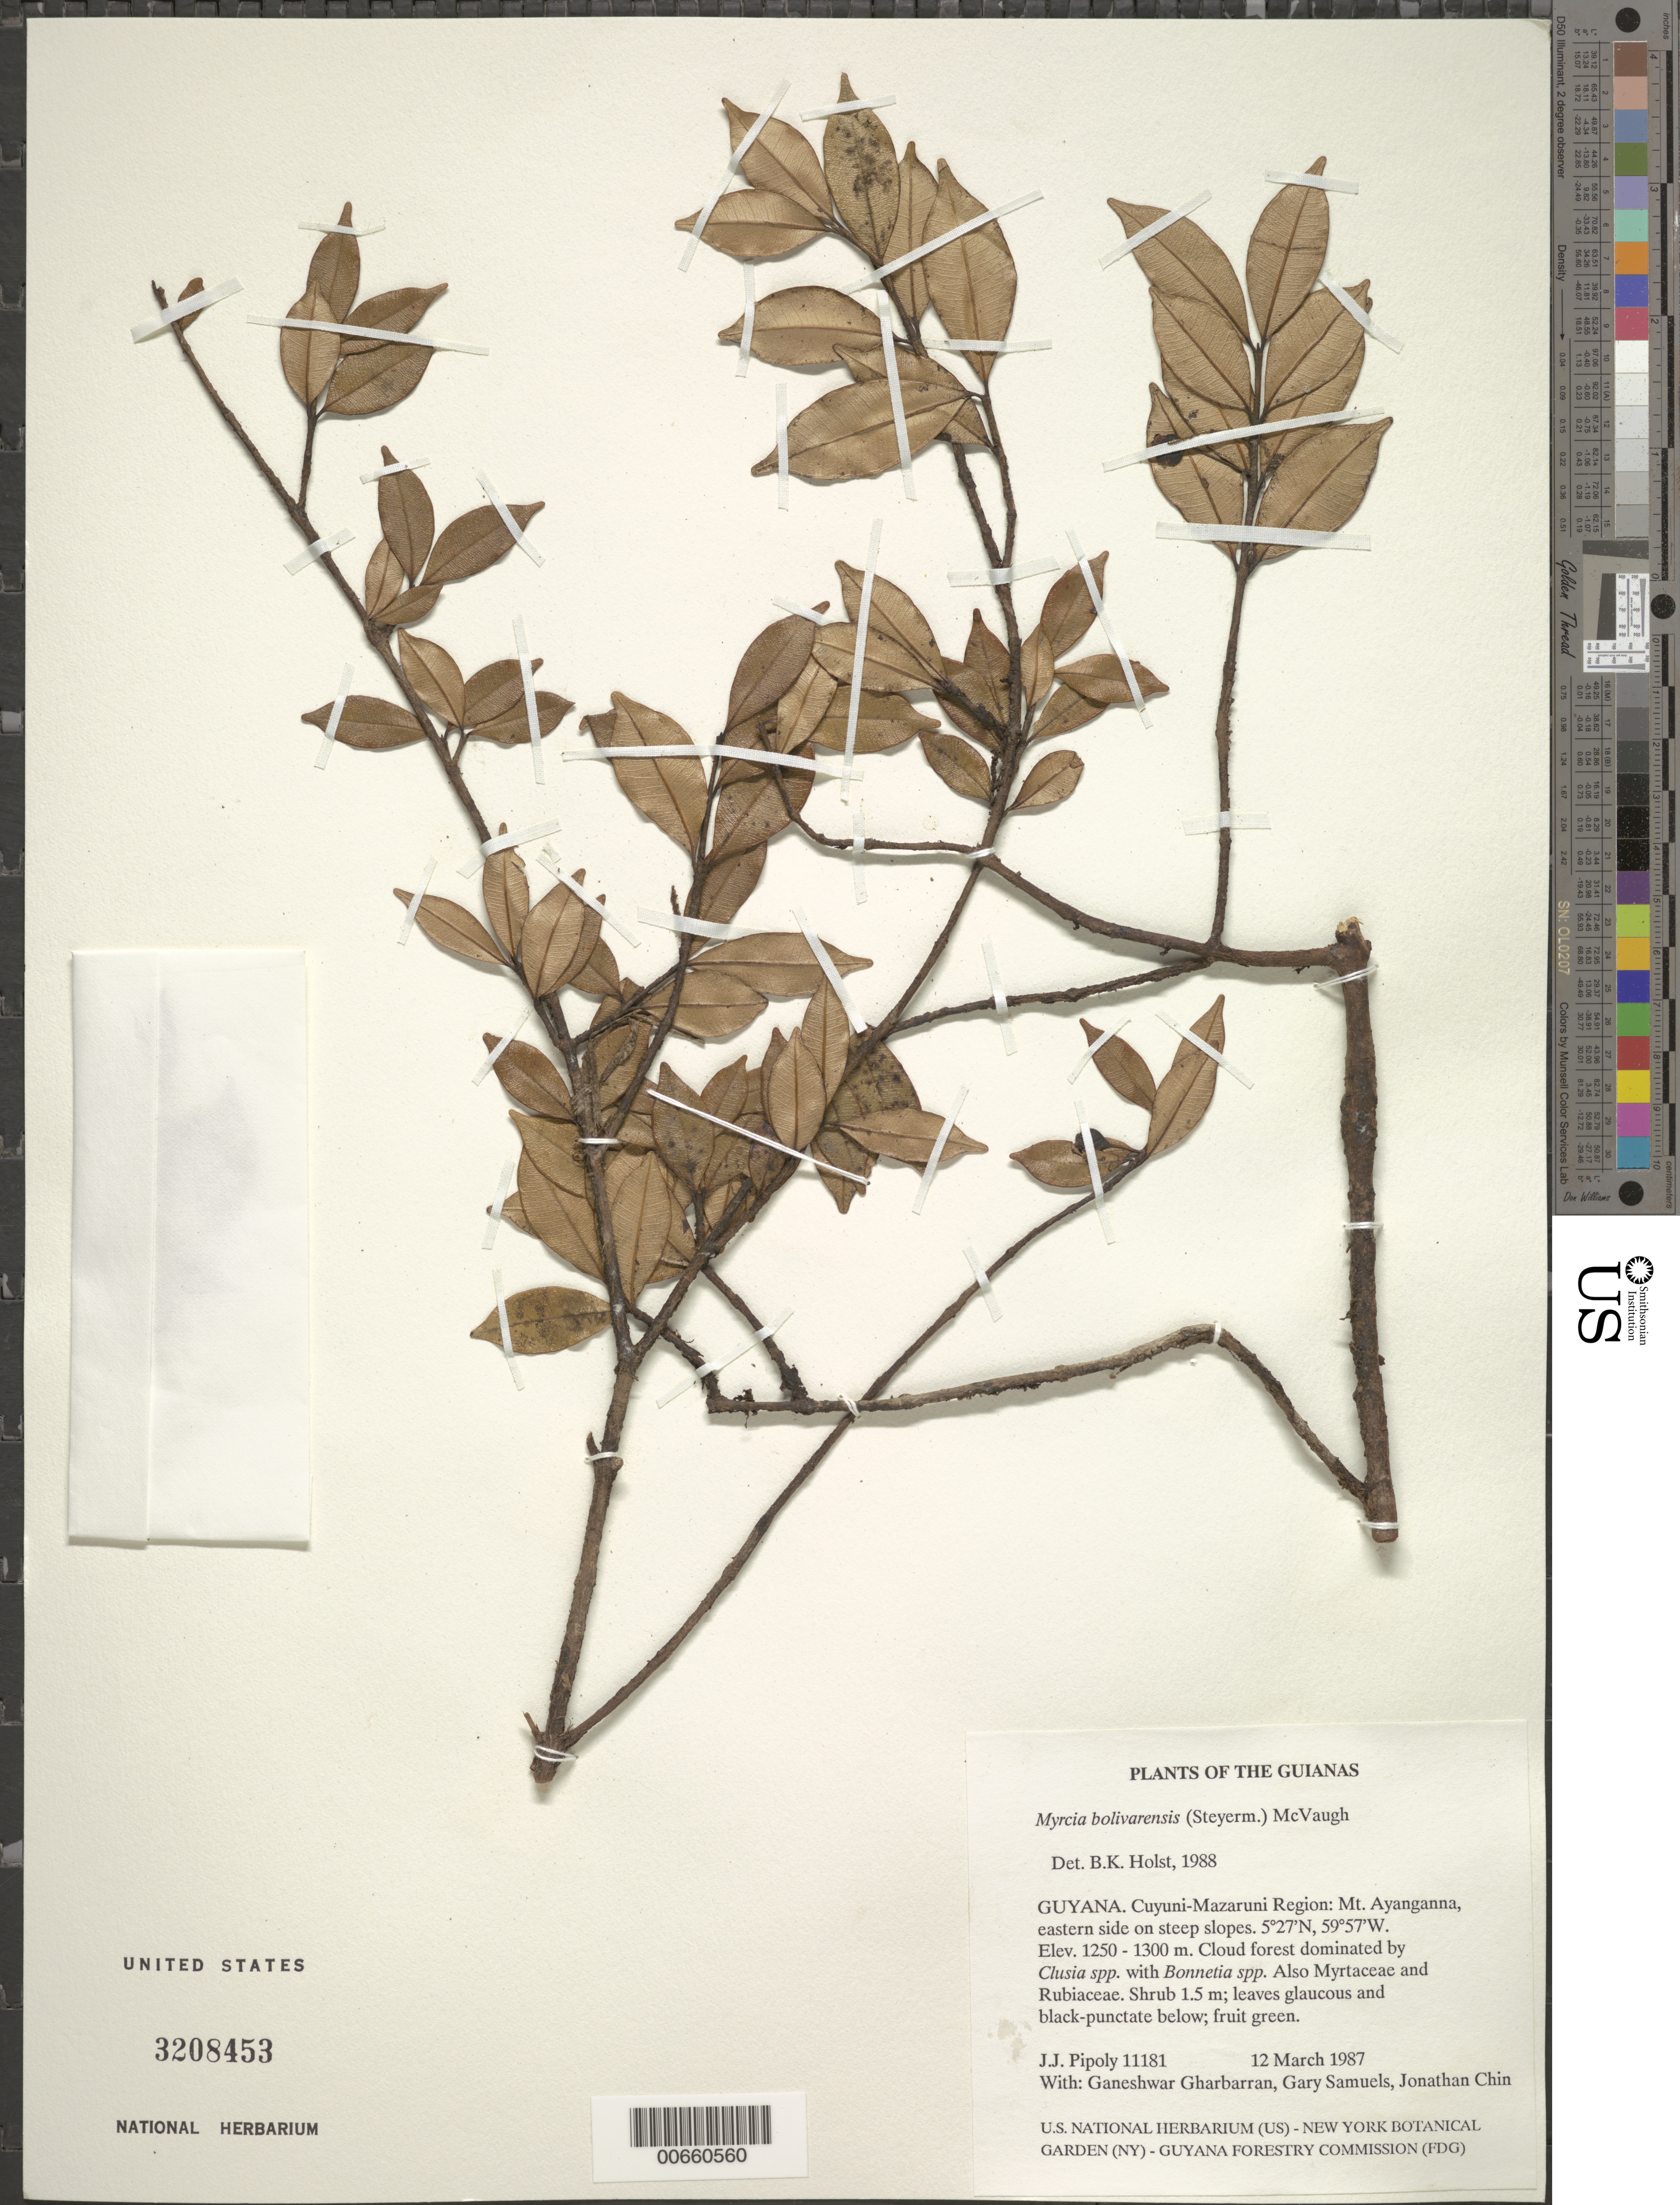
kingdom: Plantae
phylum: Tracheophyta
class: Magnoliopsida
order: Myrtales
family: Myrtaceae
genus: Myrcia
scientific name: Myrcia bolivarensis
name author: (Steyerm.) McVaugh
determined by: Holst, Bruce K.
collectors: J. J. Pipoly, G. Gharbarran, G. Samuels & J. Chin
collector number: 11181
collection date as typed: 12 March 1987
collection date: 1987-03-12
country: Guyana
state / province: Cuyuni-Mazaruni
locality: Mt. Ayanganna, eastern side on steep slopes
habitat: Cloud forest dominants Clusia spp. with Bonnetia spp. Also Myrtaceae and Rubiaceae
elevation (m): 1250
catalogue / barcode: US 3208453